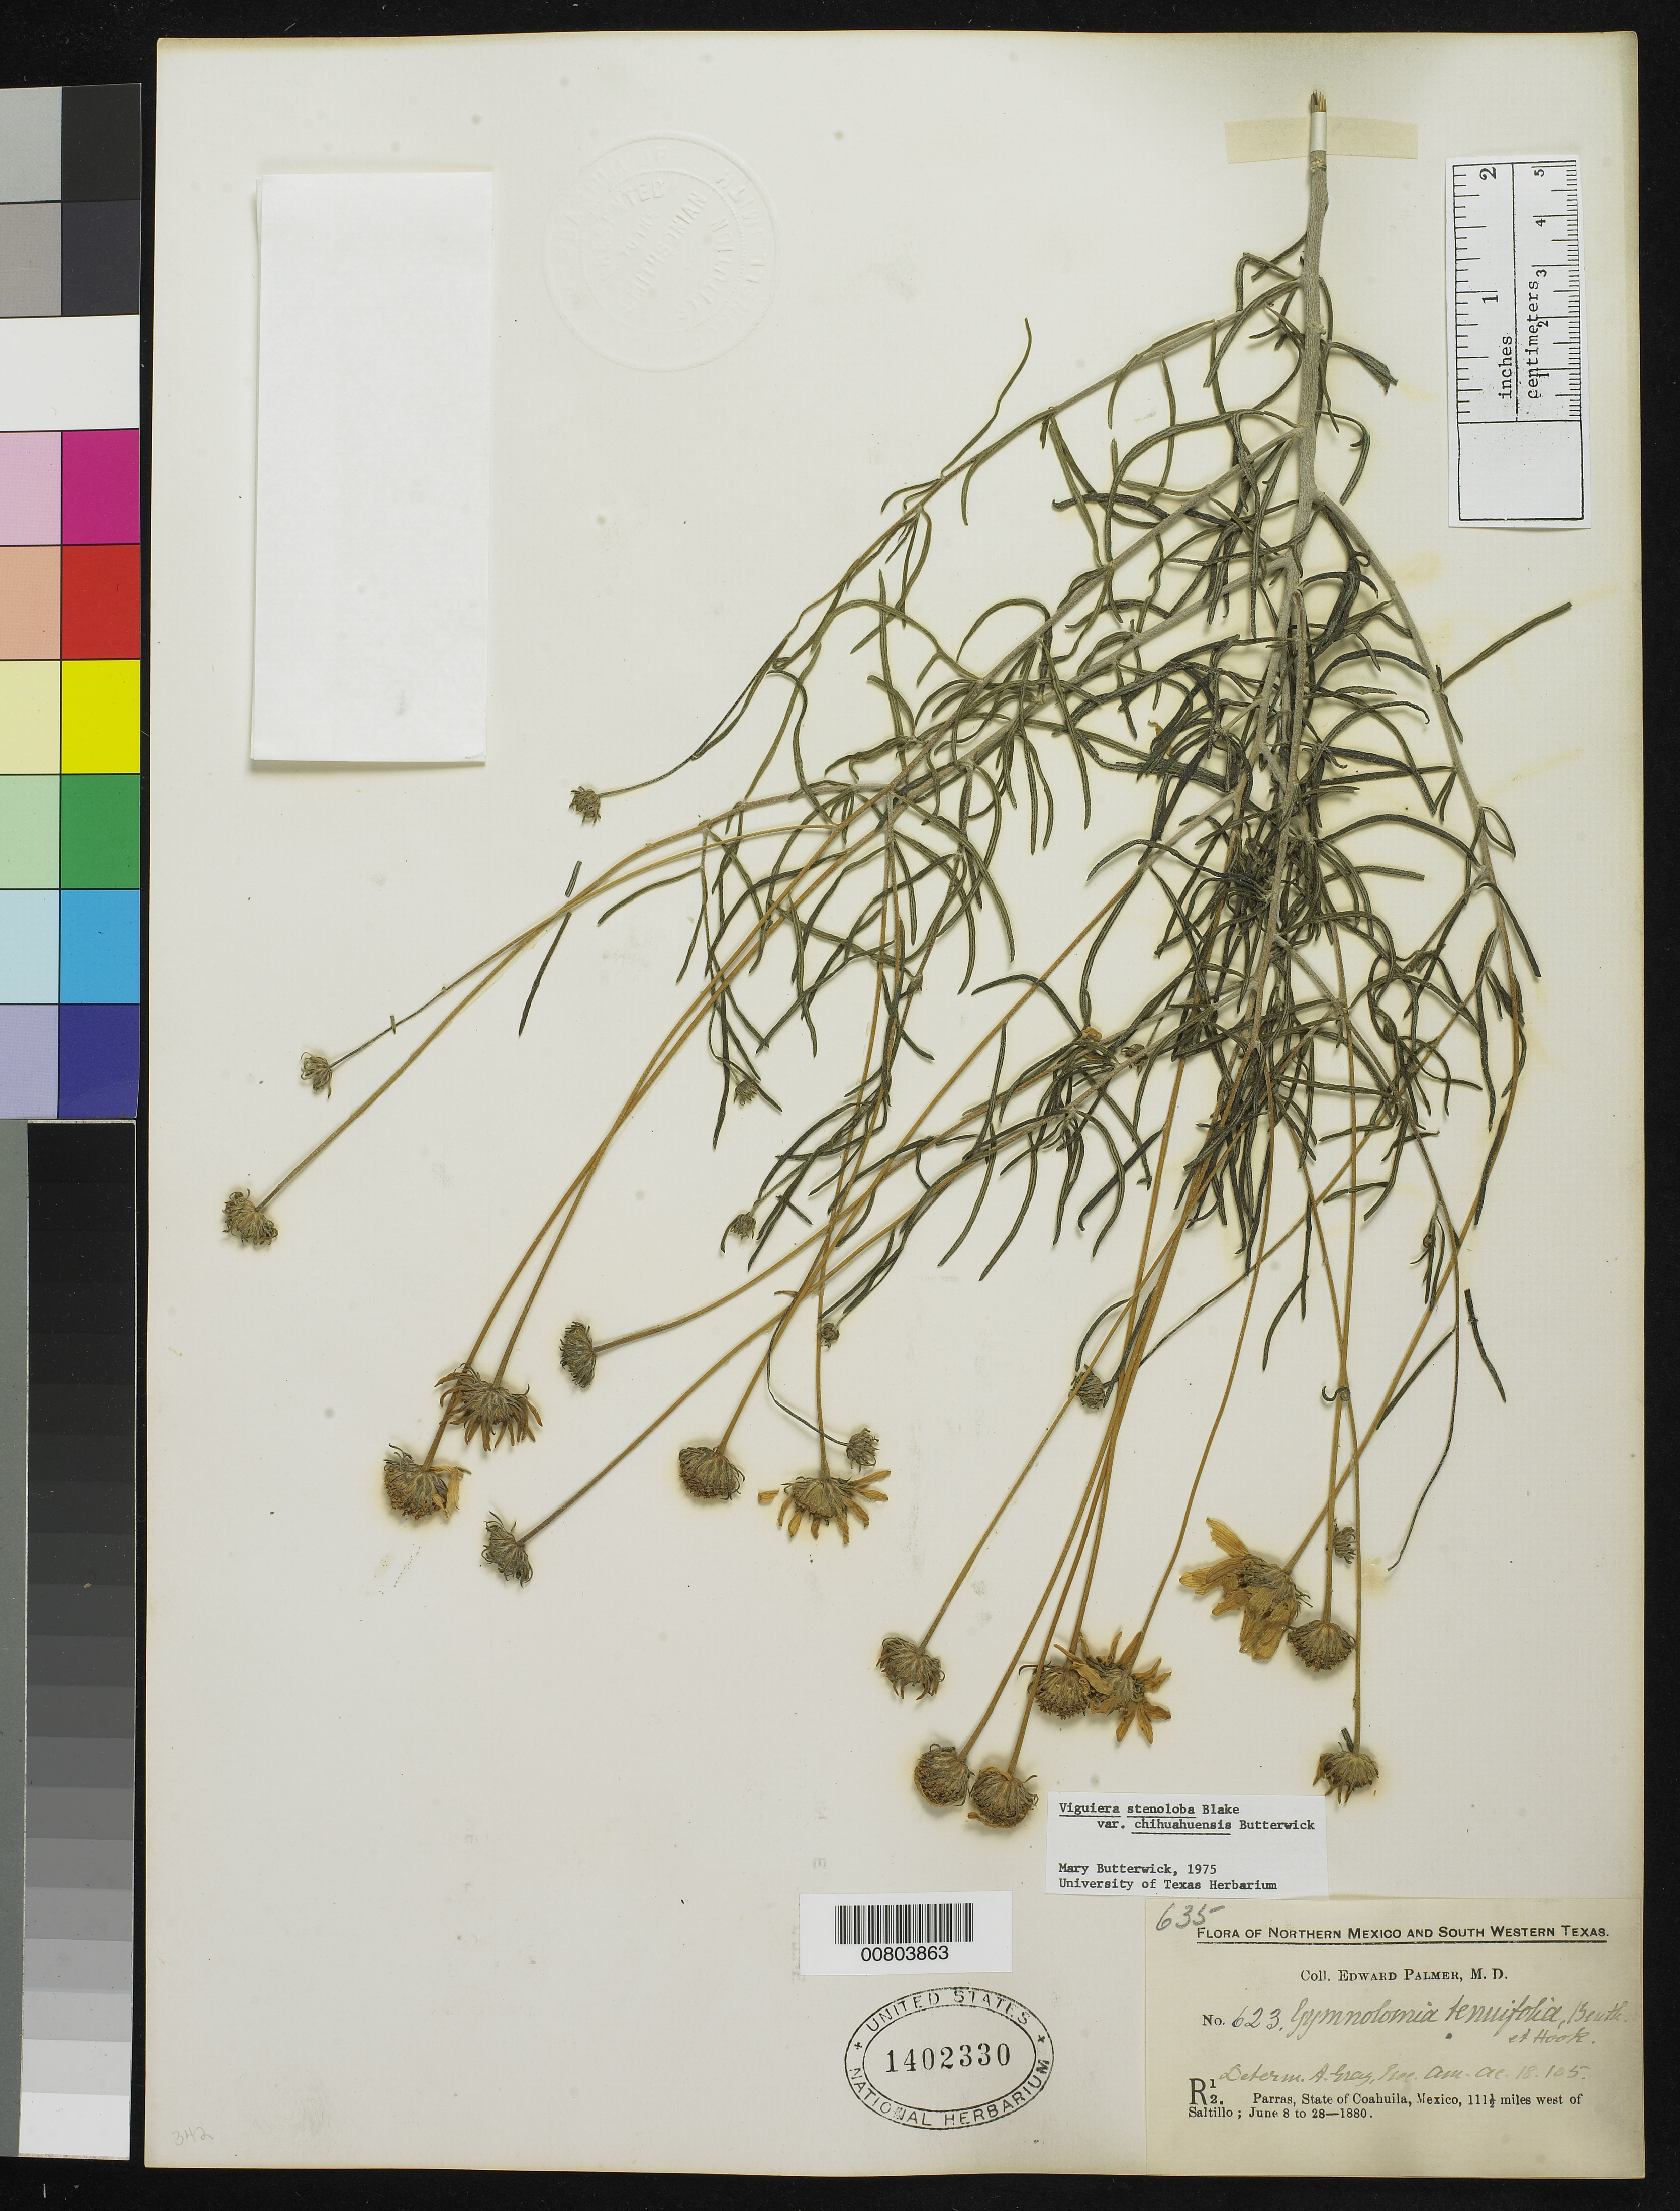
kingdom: Plantae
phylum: Tracheophyta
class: Magnoliopsida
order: Asterales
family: Asteraceae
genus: Viguiera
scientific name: Viguiera stenoloba var. chihuahuensis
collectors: E. Palmer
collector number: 623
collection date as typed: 08 Jun 1880 to 20 Jun 1880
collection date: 1880-06-08/1880-06-20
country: Mexico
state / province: Coahuila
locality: R12. Parras, State of Coahuila, 111 ½ miles west of Saltillo.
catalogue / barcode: US 1402330